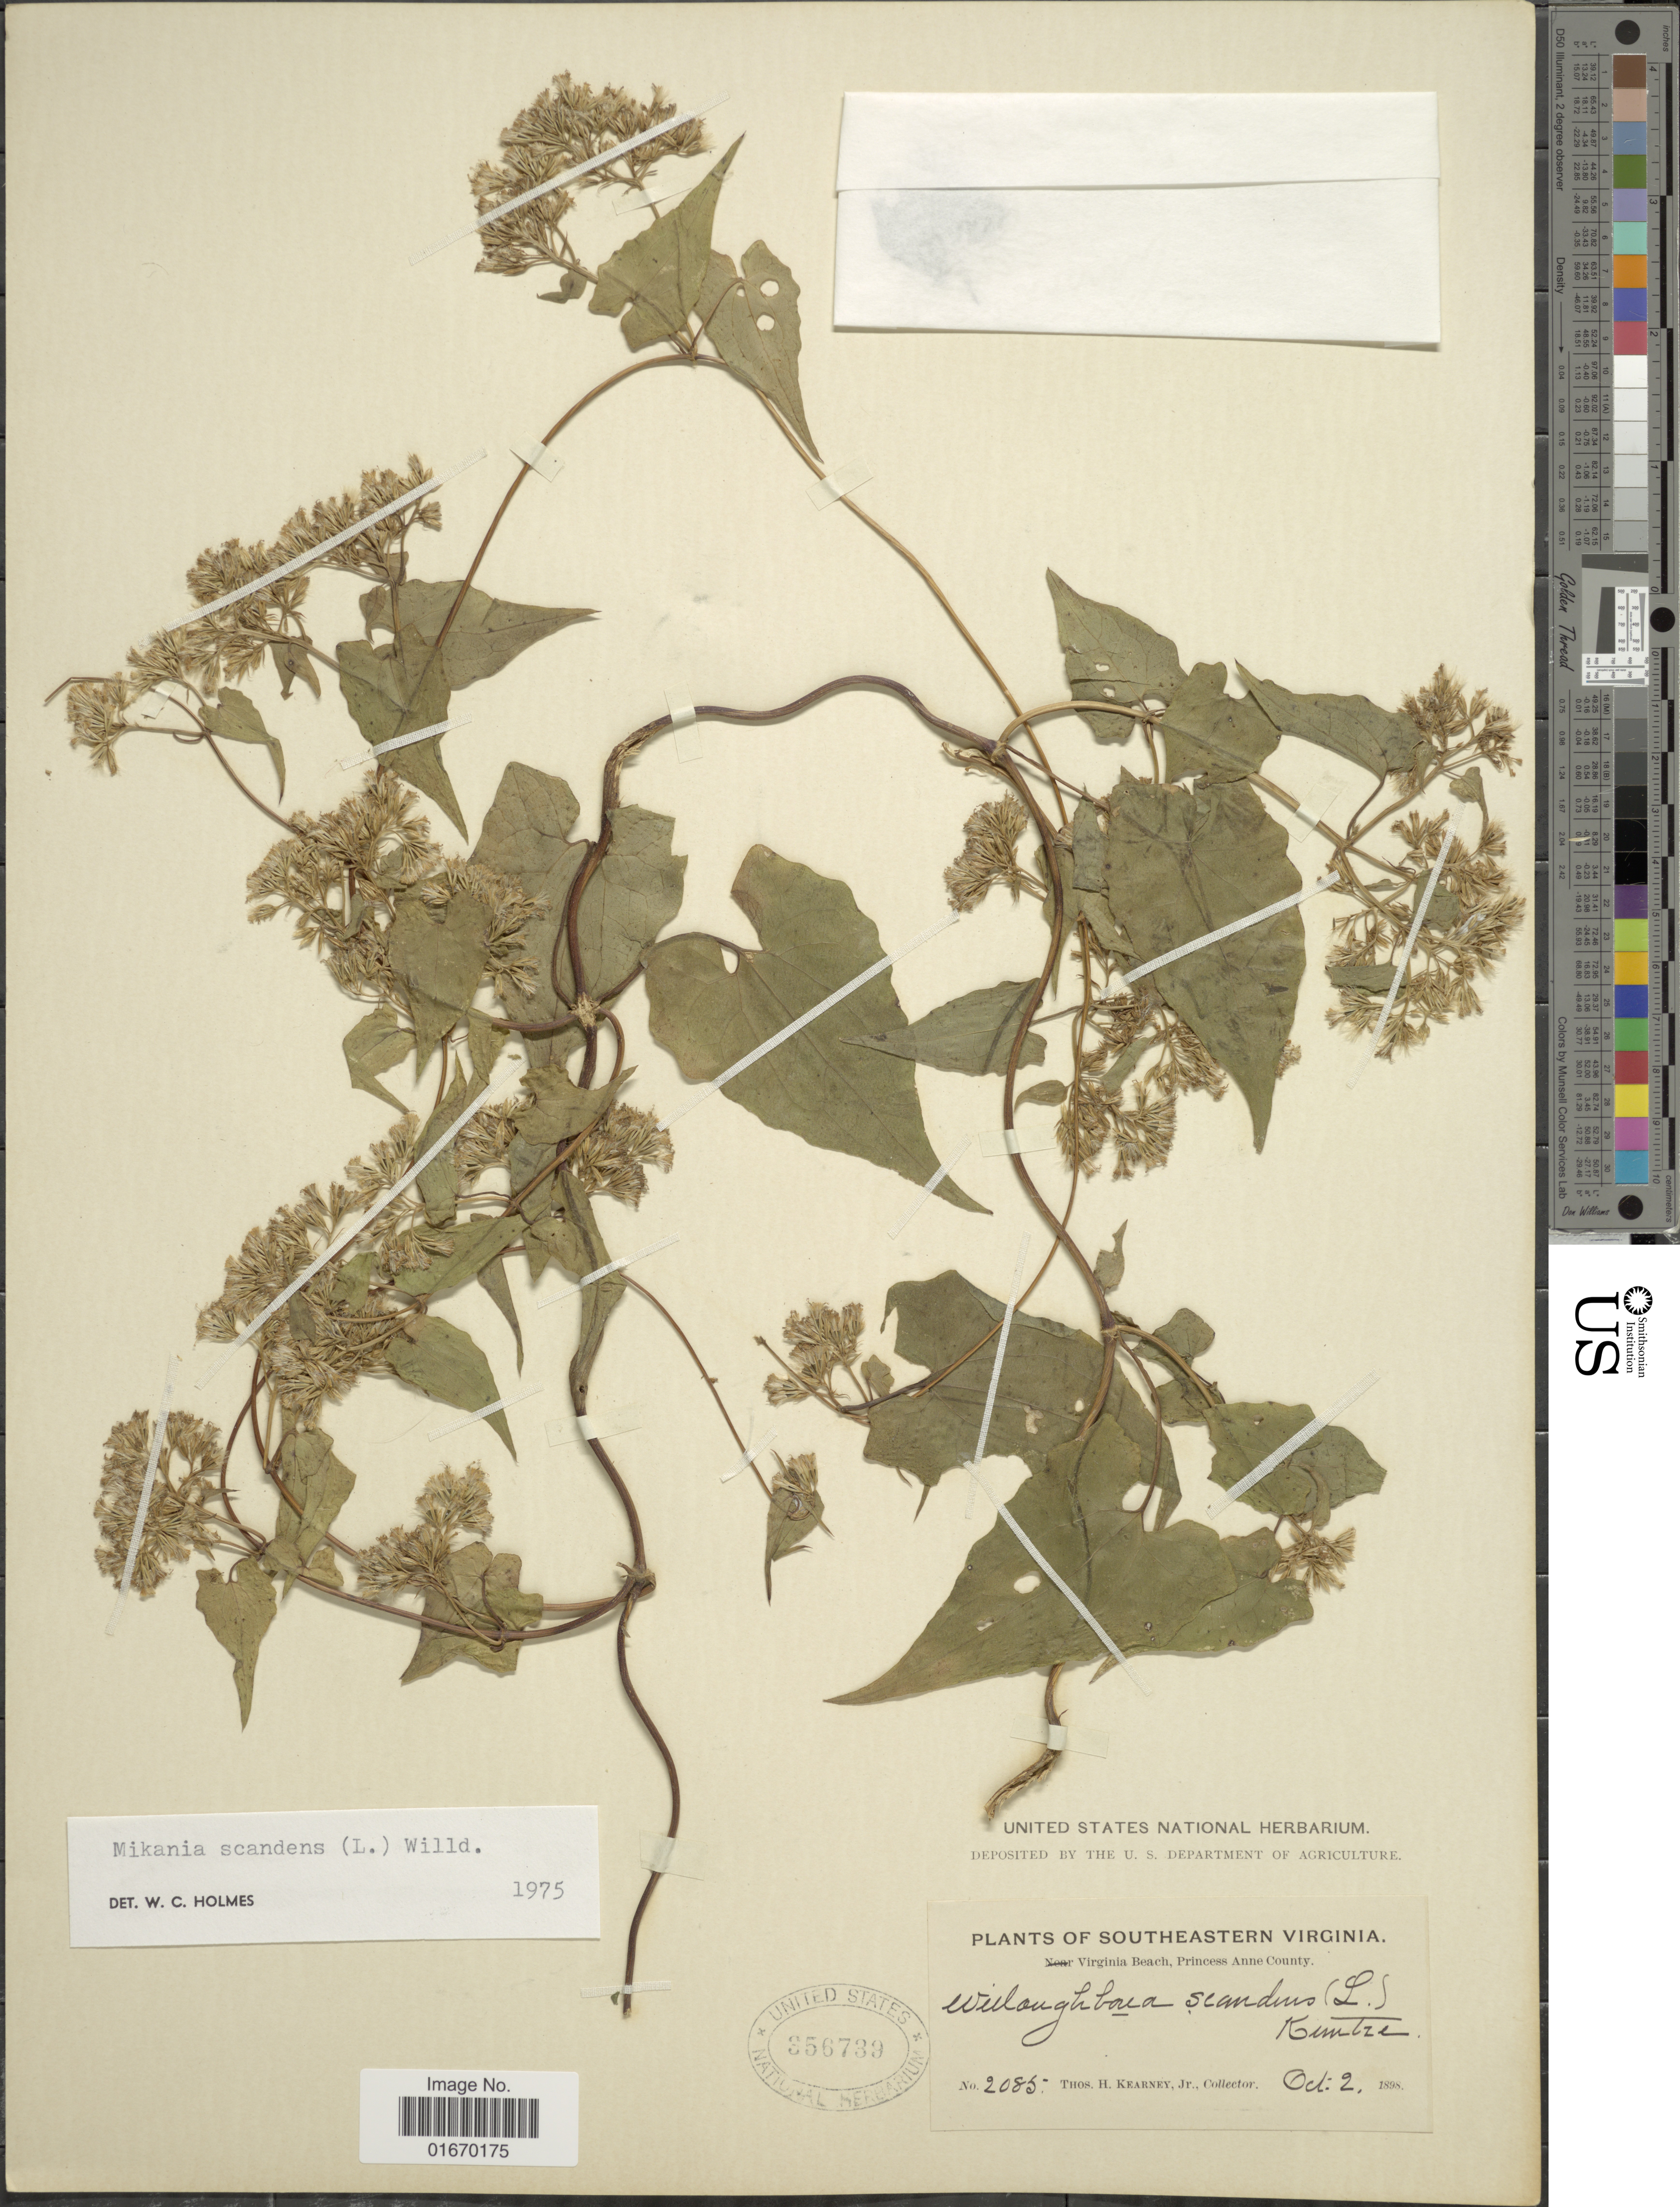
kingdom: Plantae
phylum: Tracheophyta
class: Magnoliopsida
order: Asterales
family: Asteraceae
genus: Mikania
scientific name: Mikania scandens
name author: (L.) Willd.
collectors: T. H. Kearney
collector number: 2085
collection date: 1895-10-02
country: United States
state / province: Virginia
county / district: City of Virginia Beach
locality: Southeastern Virginia, Virginia Beach, Princess Anne (=historic county name) County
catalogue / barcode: US 356739